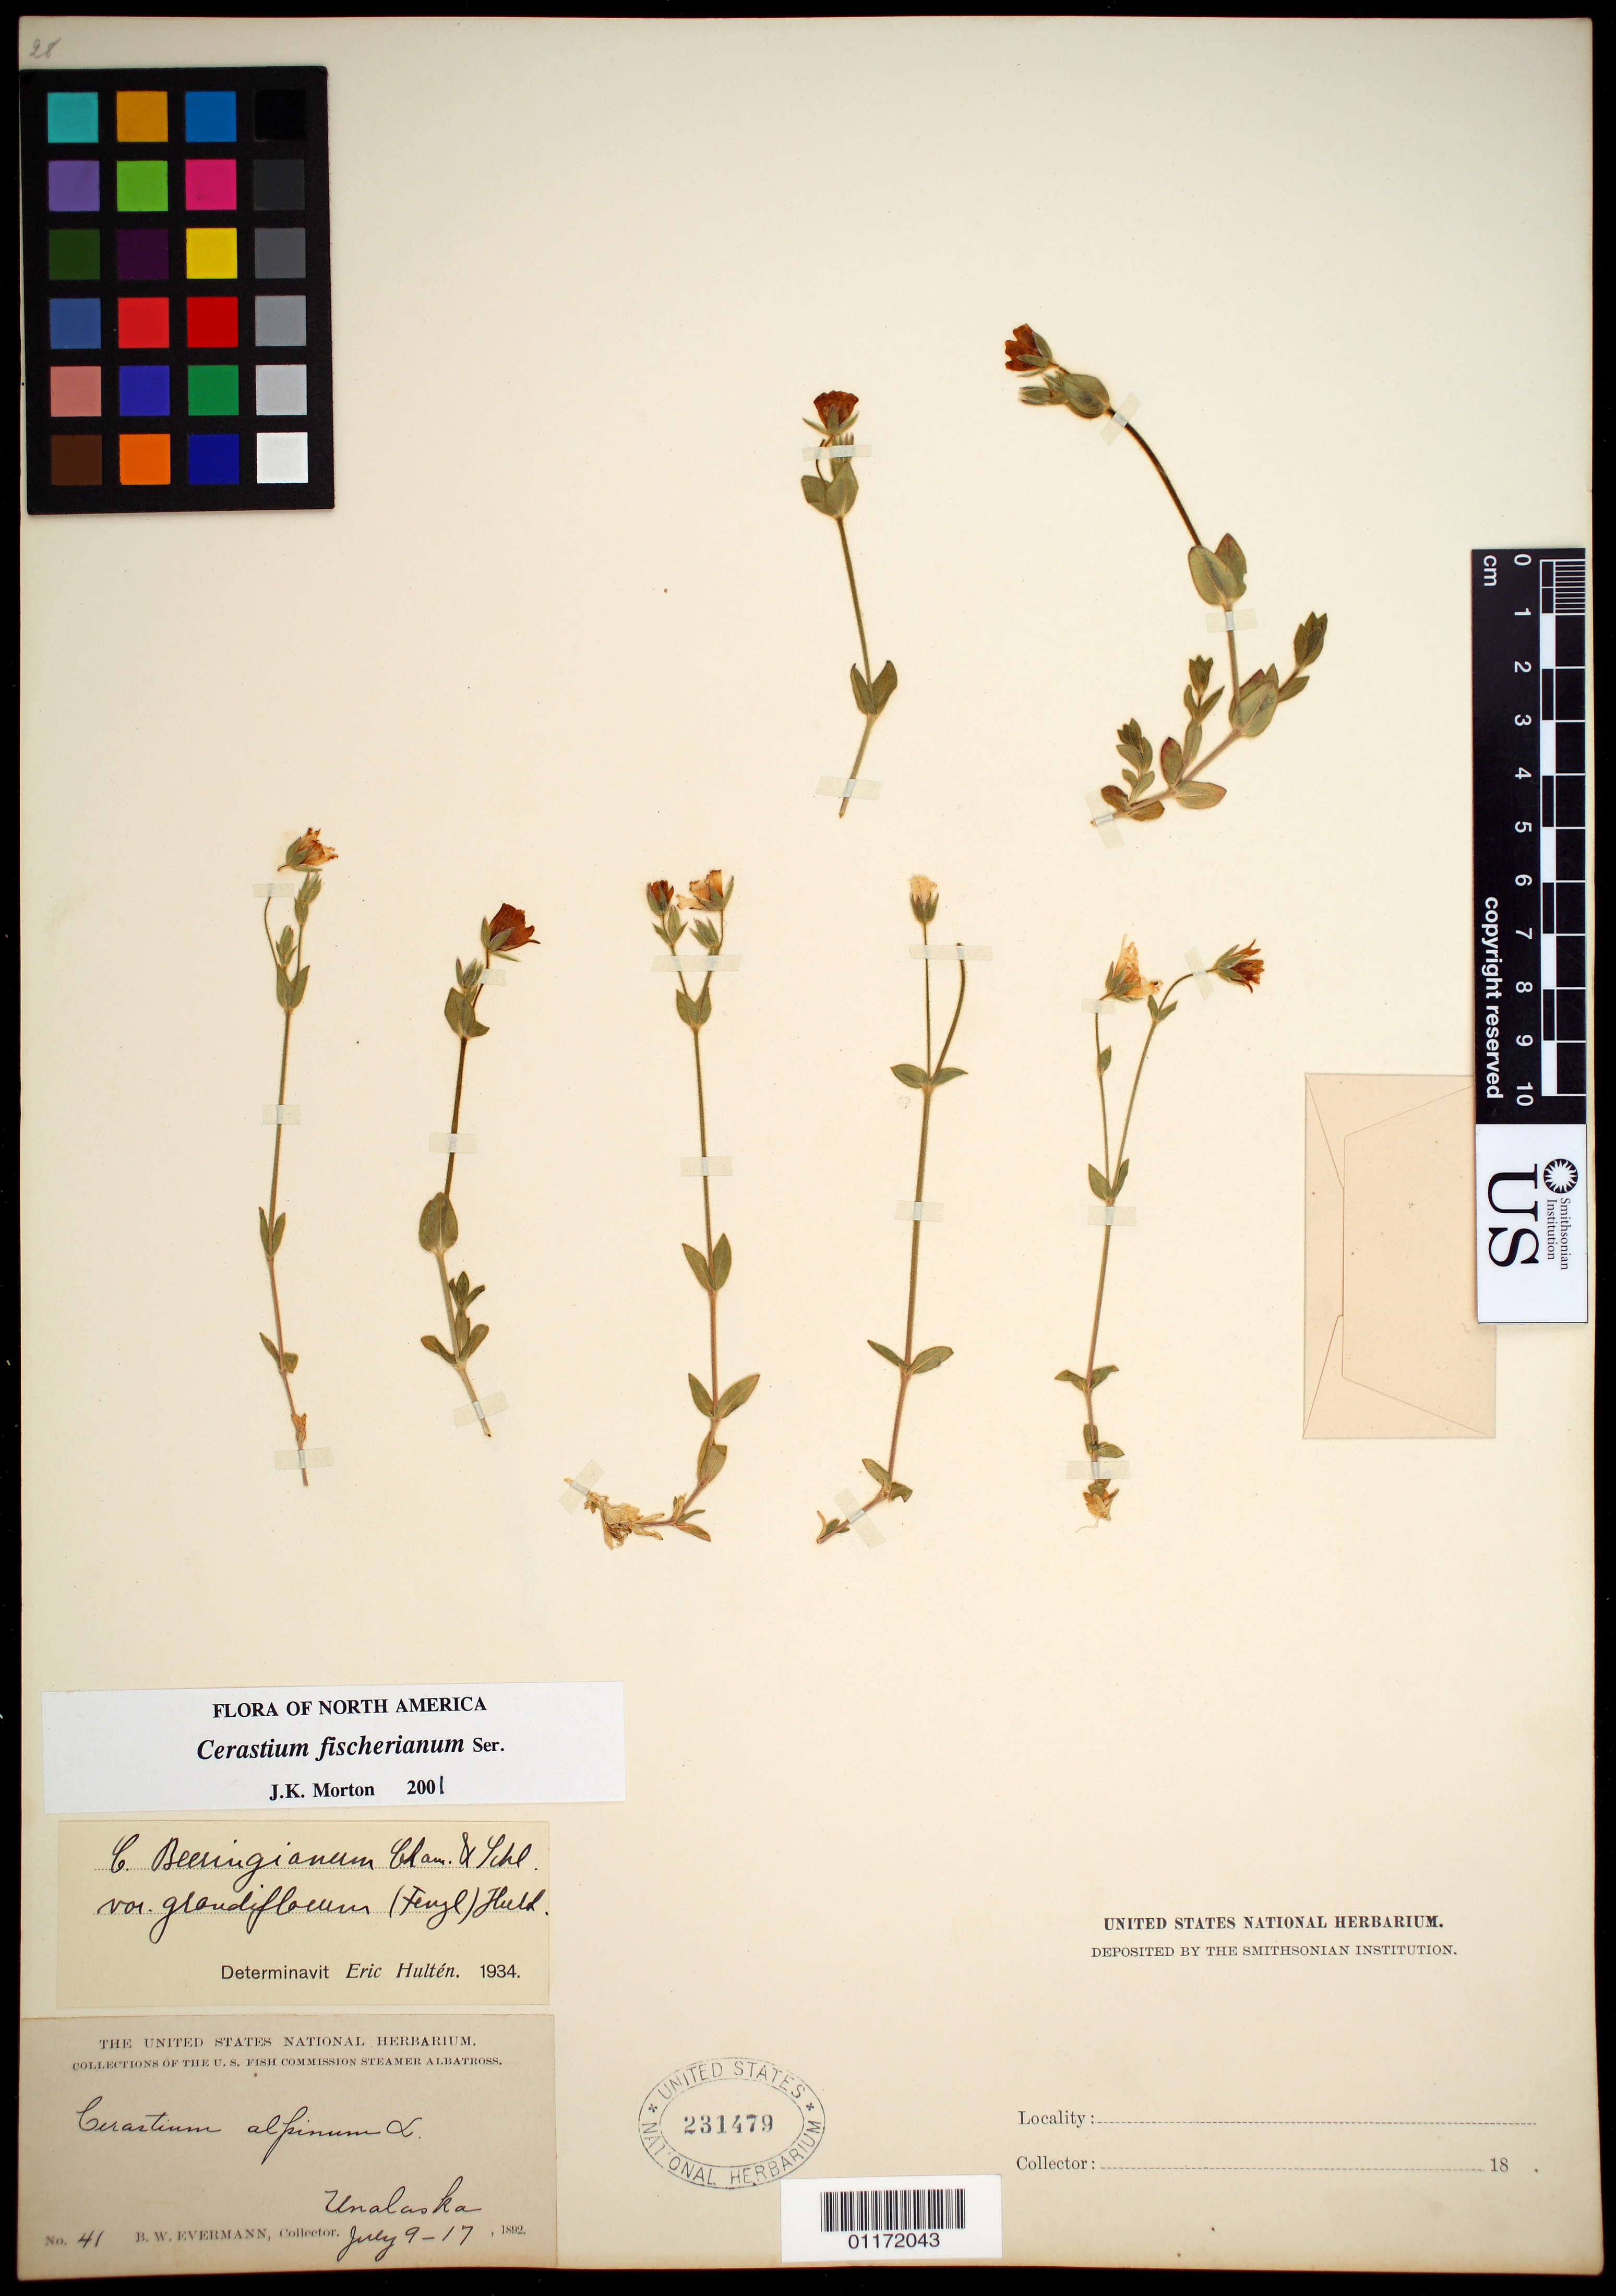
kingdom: Plantae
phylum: Tracheophyta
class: Magnoliopsida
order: Caryophyllales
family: Caryophyllaceae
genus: Cerastium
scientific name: Cerastium fischerianum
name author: Ser.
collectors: B. W. Evermann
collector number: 41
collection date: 1892-07-09/1892-07-17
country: United States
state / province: Alaska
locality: Unalaska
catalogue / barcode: US 231479